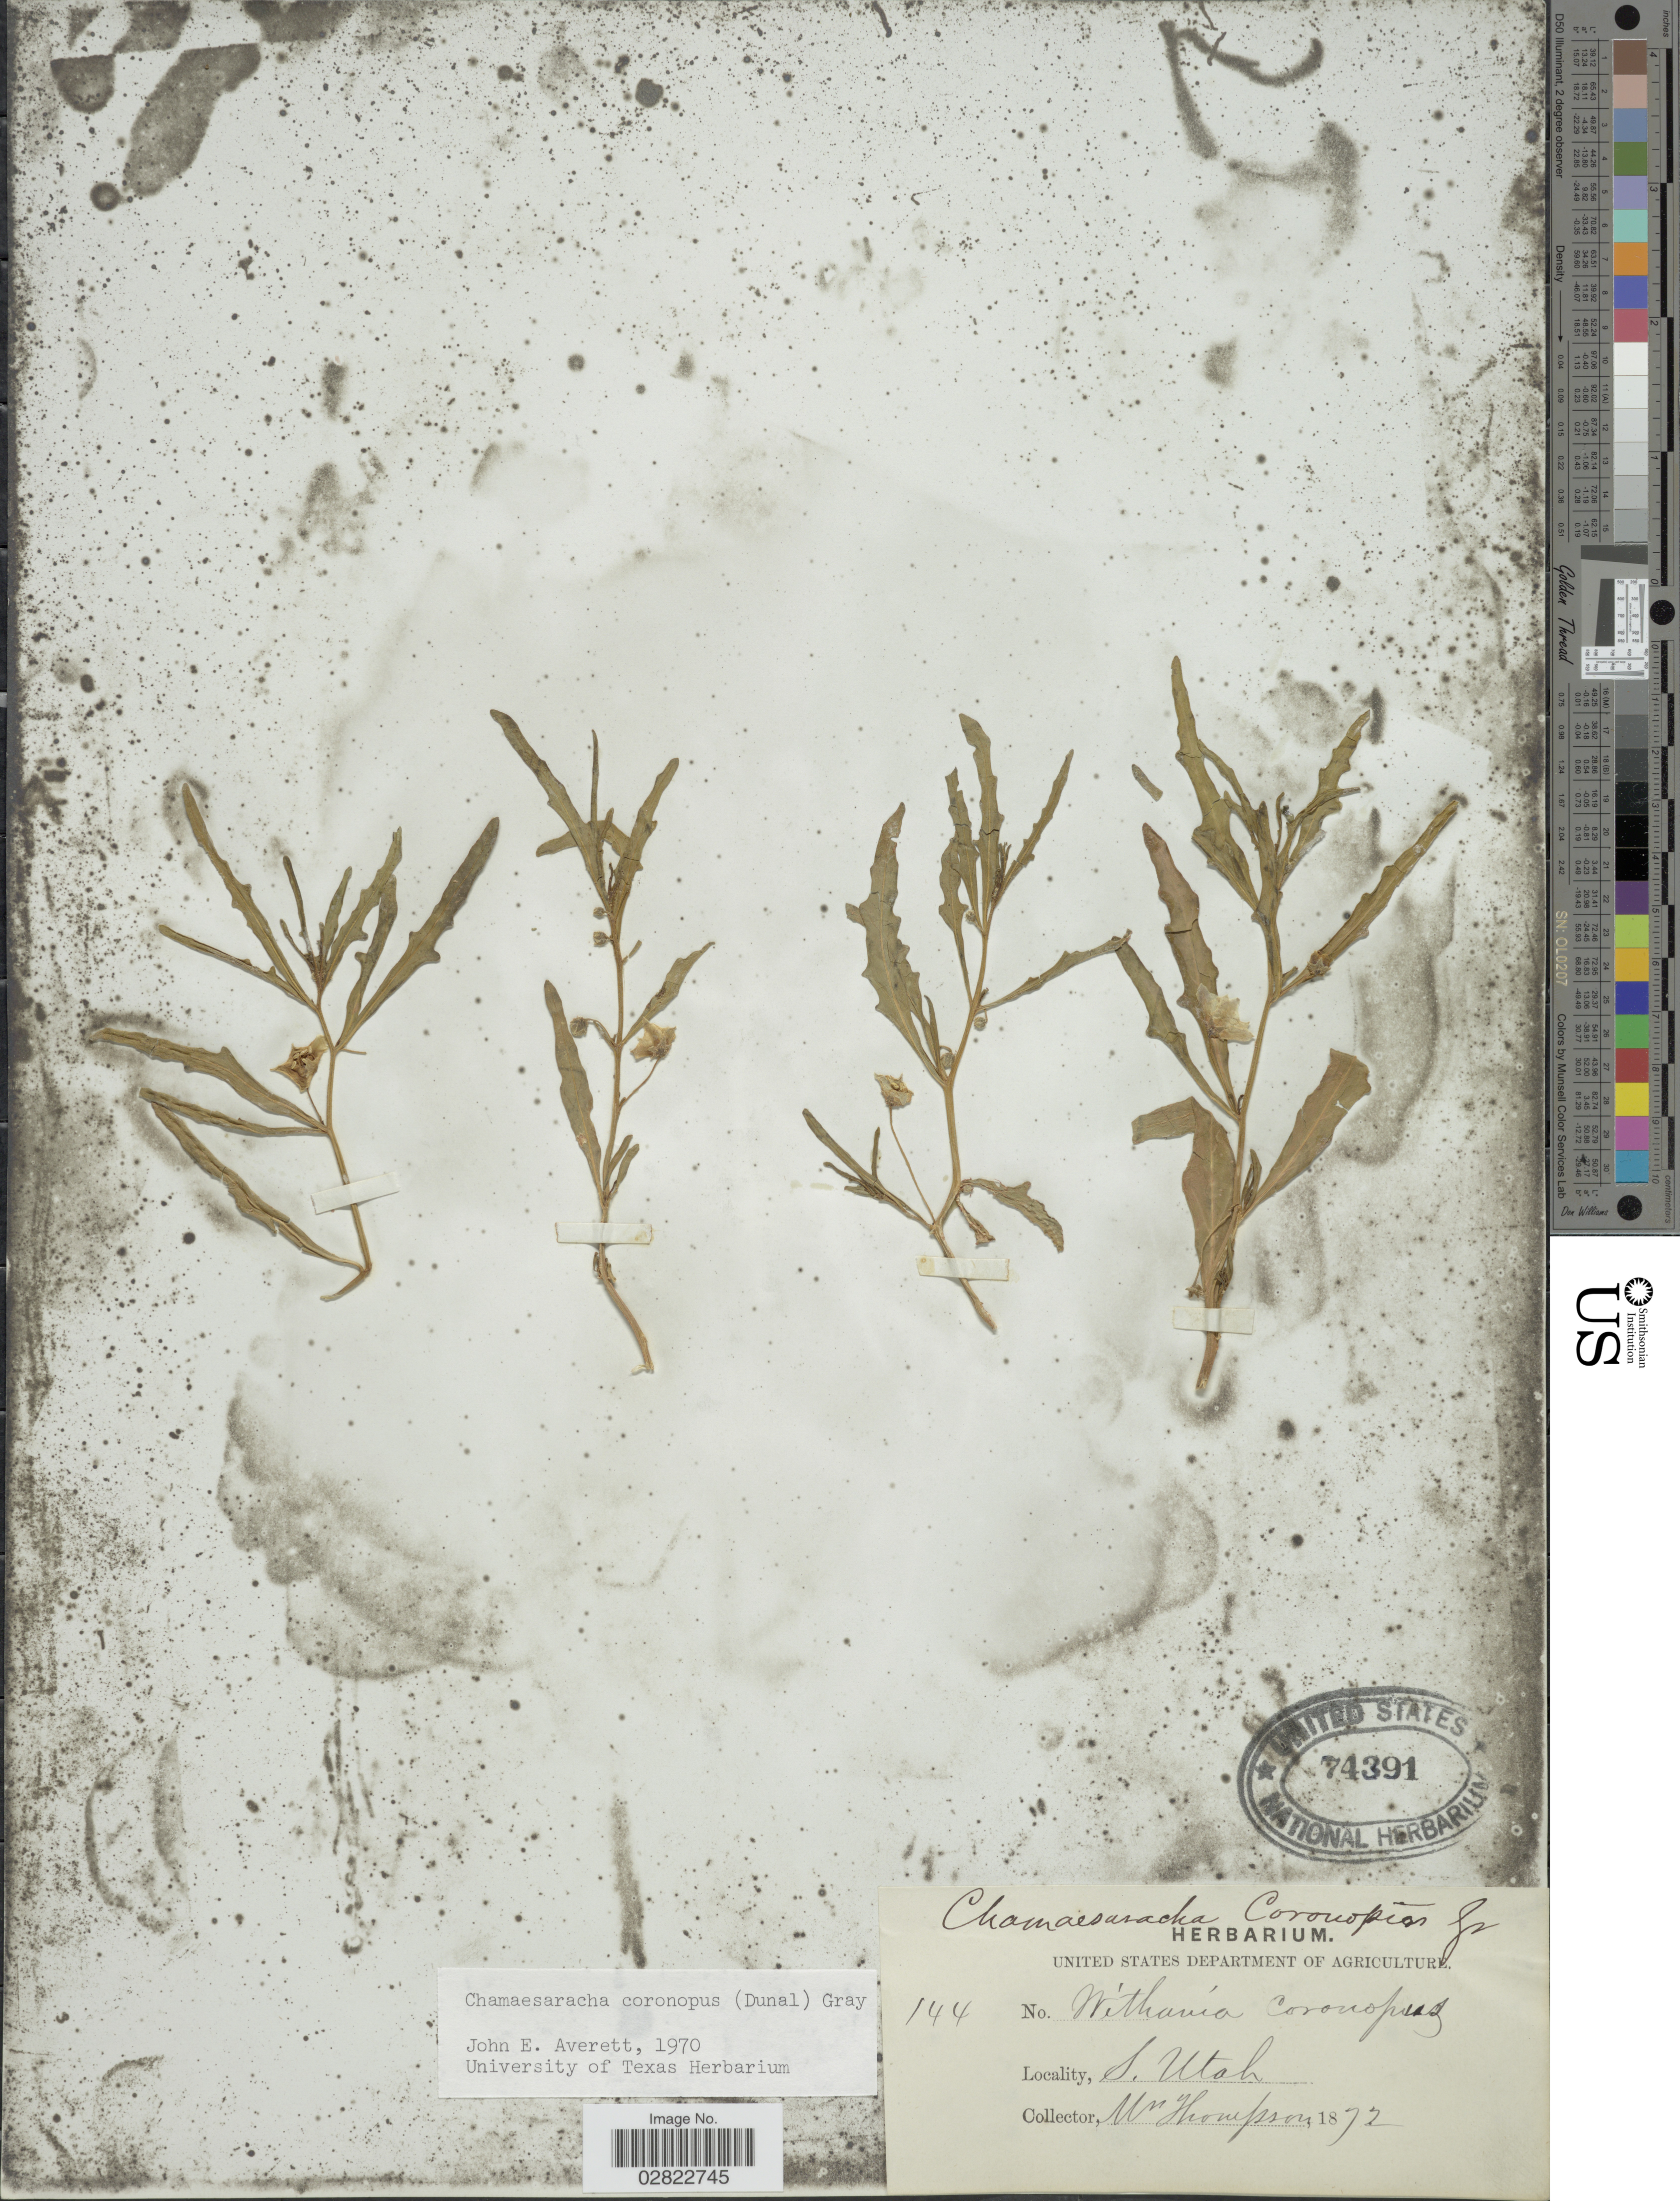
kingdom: Plantae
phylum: Tracheophyta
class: Magnoliopsida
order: Solanales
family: Solanaceae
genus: Chamaesaracha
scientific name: Chamaesaracha coronopus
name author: (Dunal) A. Gray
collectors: W. Thompson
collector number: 144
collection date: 1872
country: United States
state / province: Utah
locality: S. Utah.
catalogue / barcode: US 74391